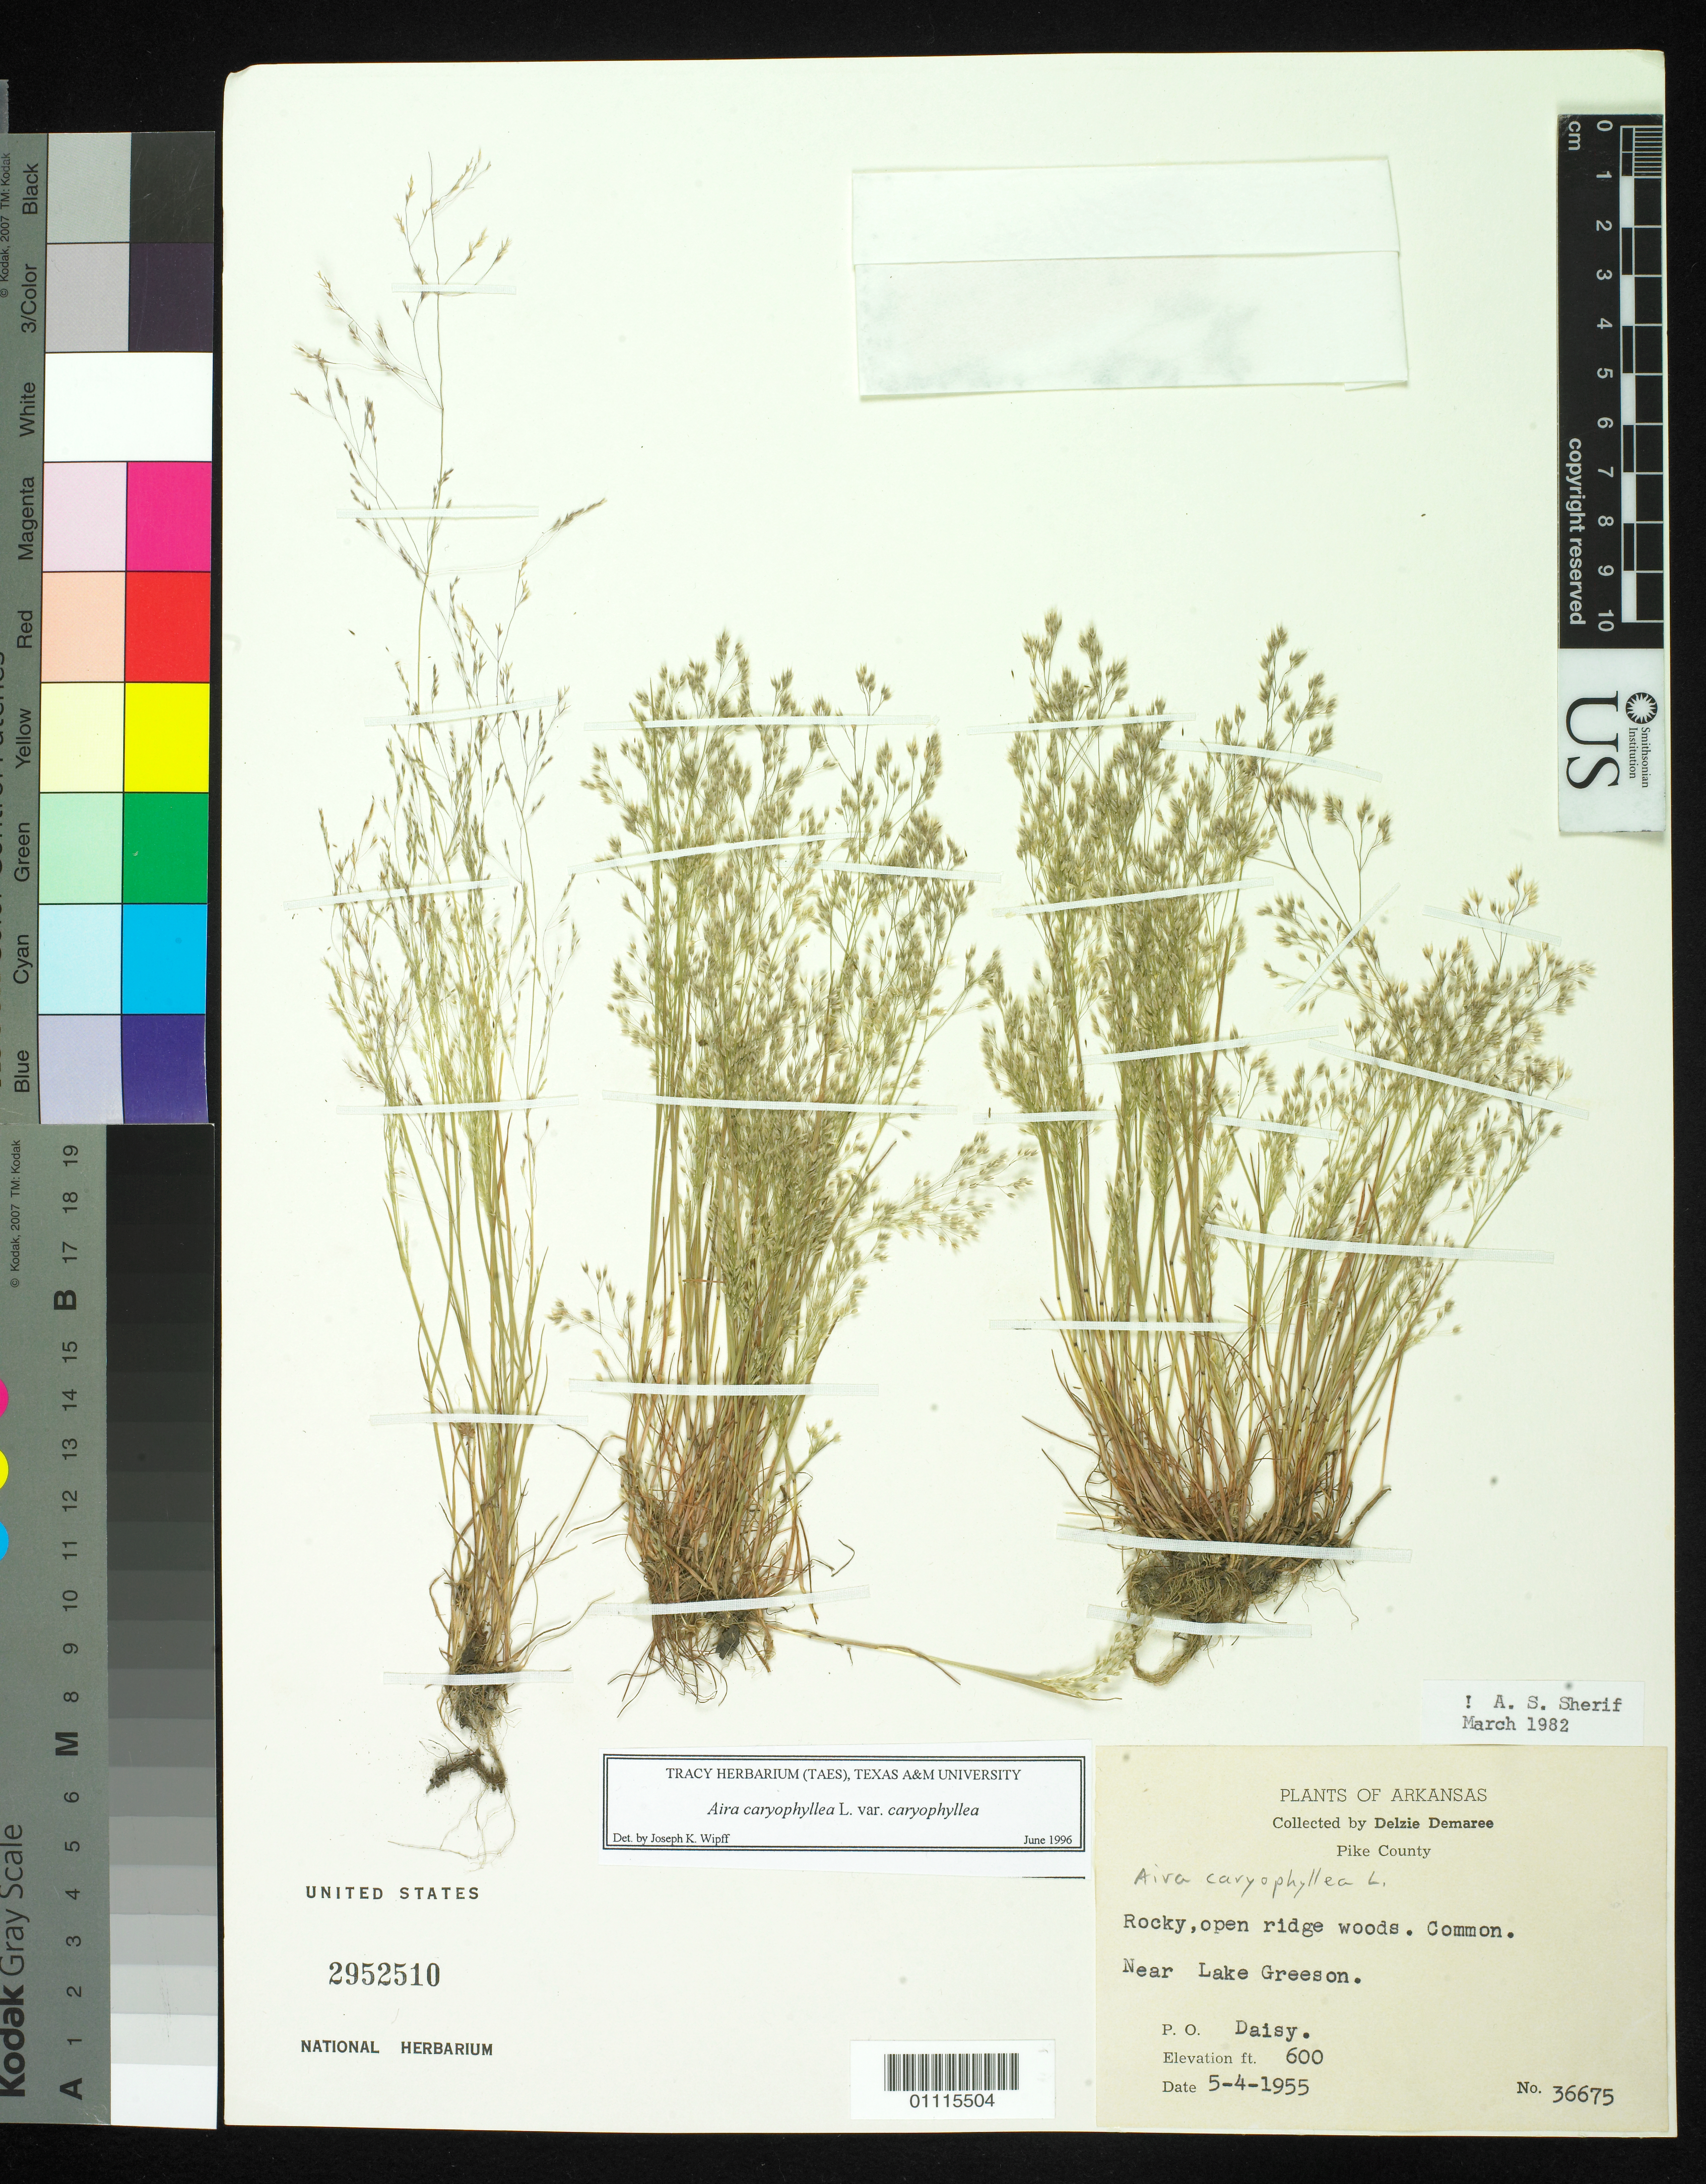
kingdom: Plantae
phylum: Tracheophyta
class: Liliopsida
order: Poales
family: Poaceae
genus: Aira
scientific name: Aira caryophyllea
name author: L.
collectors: D. Demaree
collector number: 36675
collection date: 1955-04-05 or 1955-05-04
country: United States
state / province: Arkansas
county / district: Pike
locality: Near Lake Greeson.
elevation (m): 183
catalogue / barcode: US 2952510